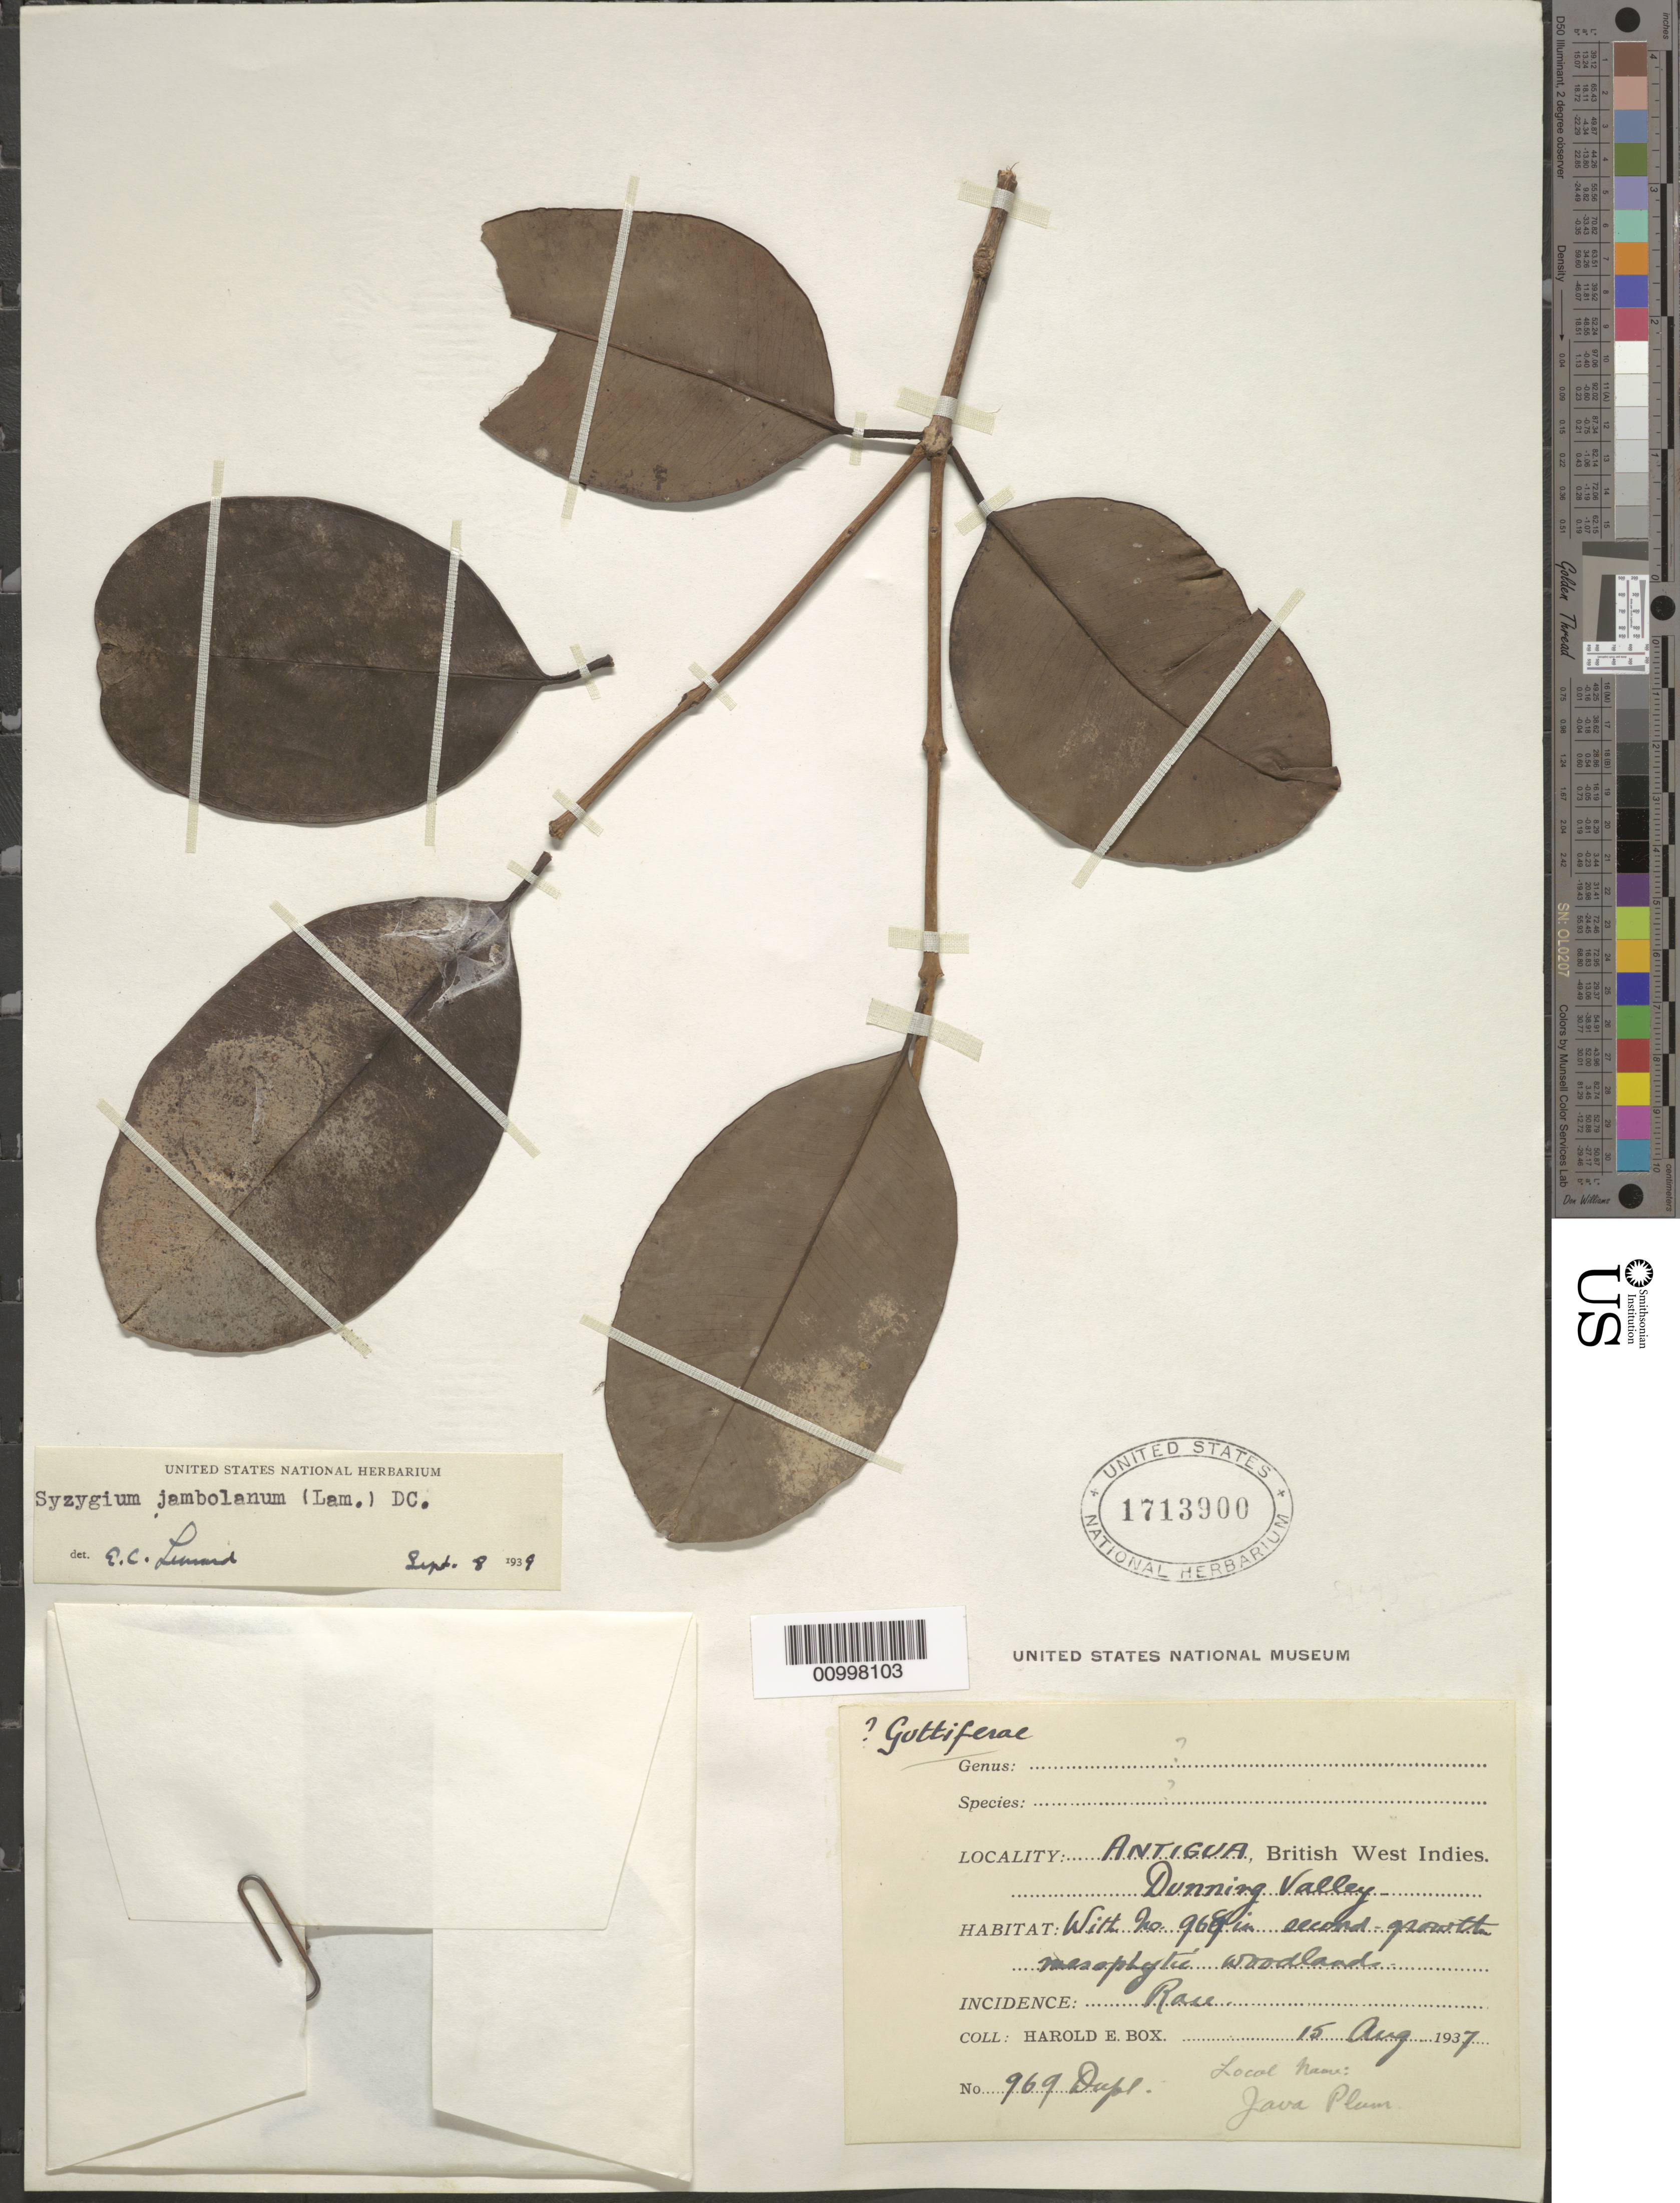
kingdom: Plantae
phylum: Tracheophyta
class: Magnoliopsida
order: Myrtales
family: Myrtaceae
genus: Syzygium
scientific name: Syzygium cumini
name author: (L.) Skeels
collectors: H. E. Box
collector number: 969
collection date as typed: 15 Aug 1937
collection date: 1937-08-15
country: Antigua and Barbuda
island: Antigua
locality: Dunning Valley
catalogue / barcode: US 1713900